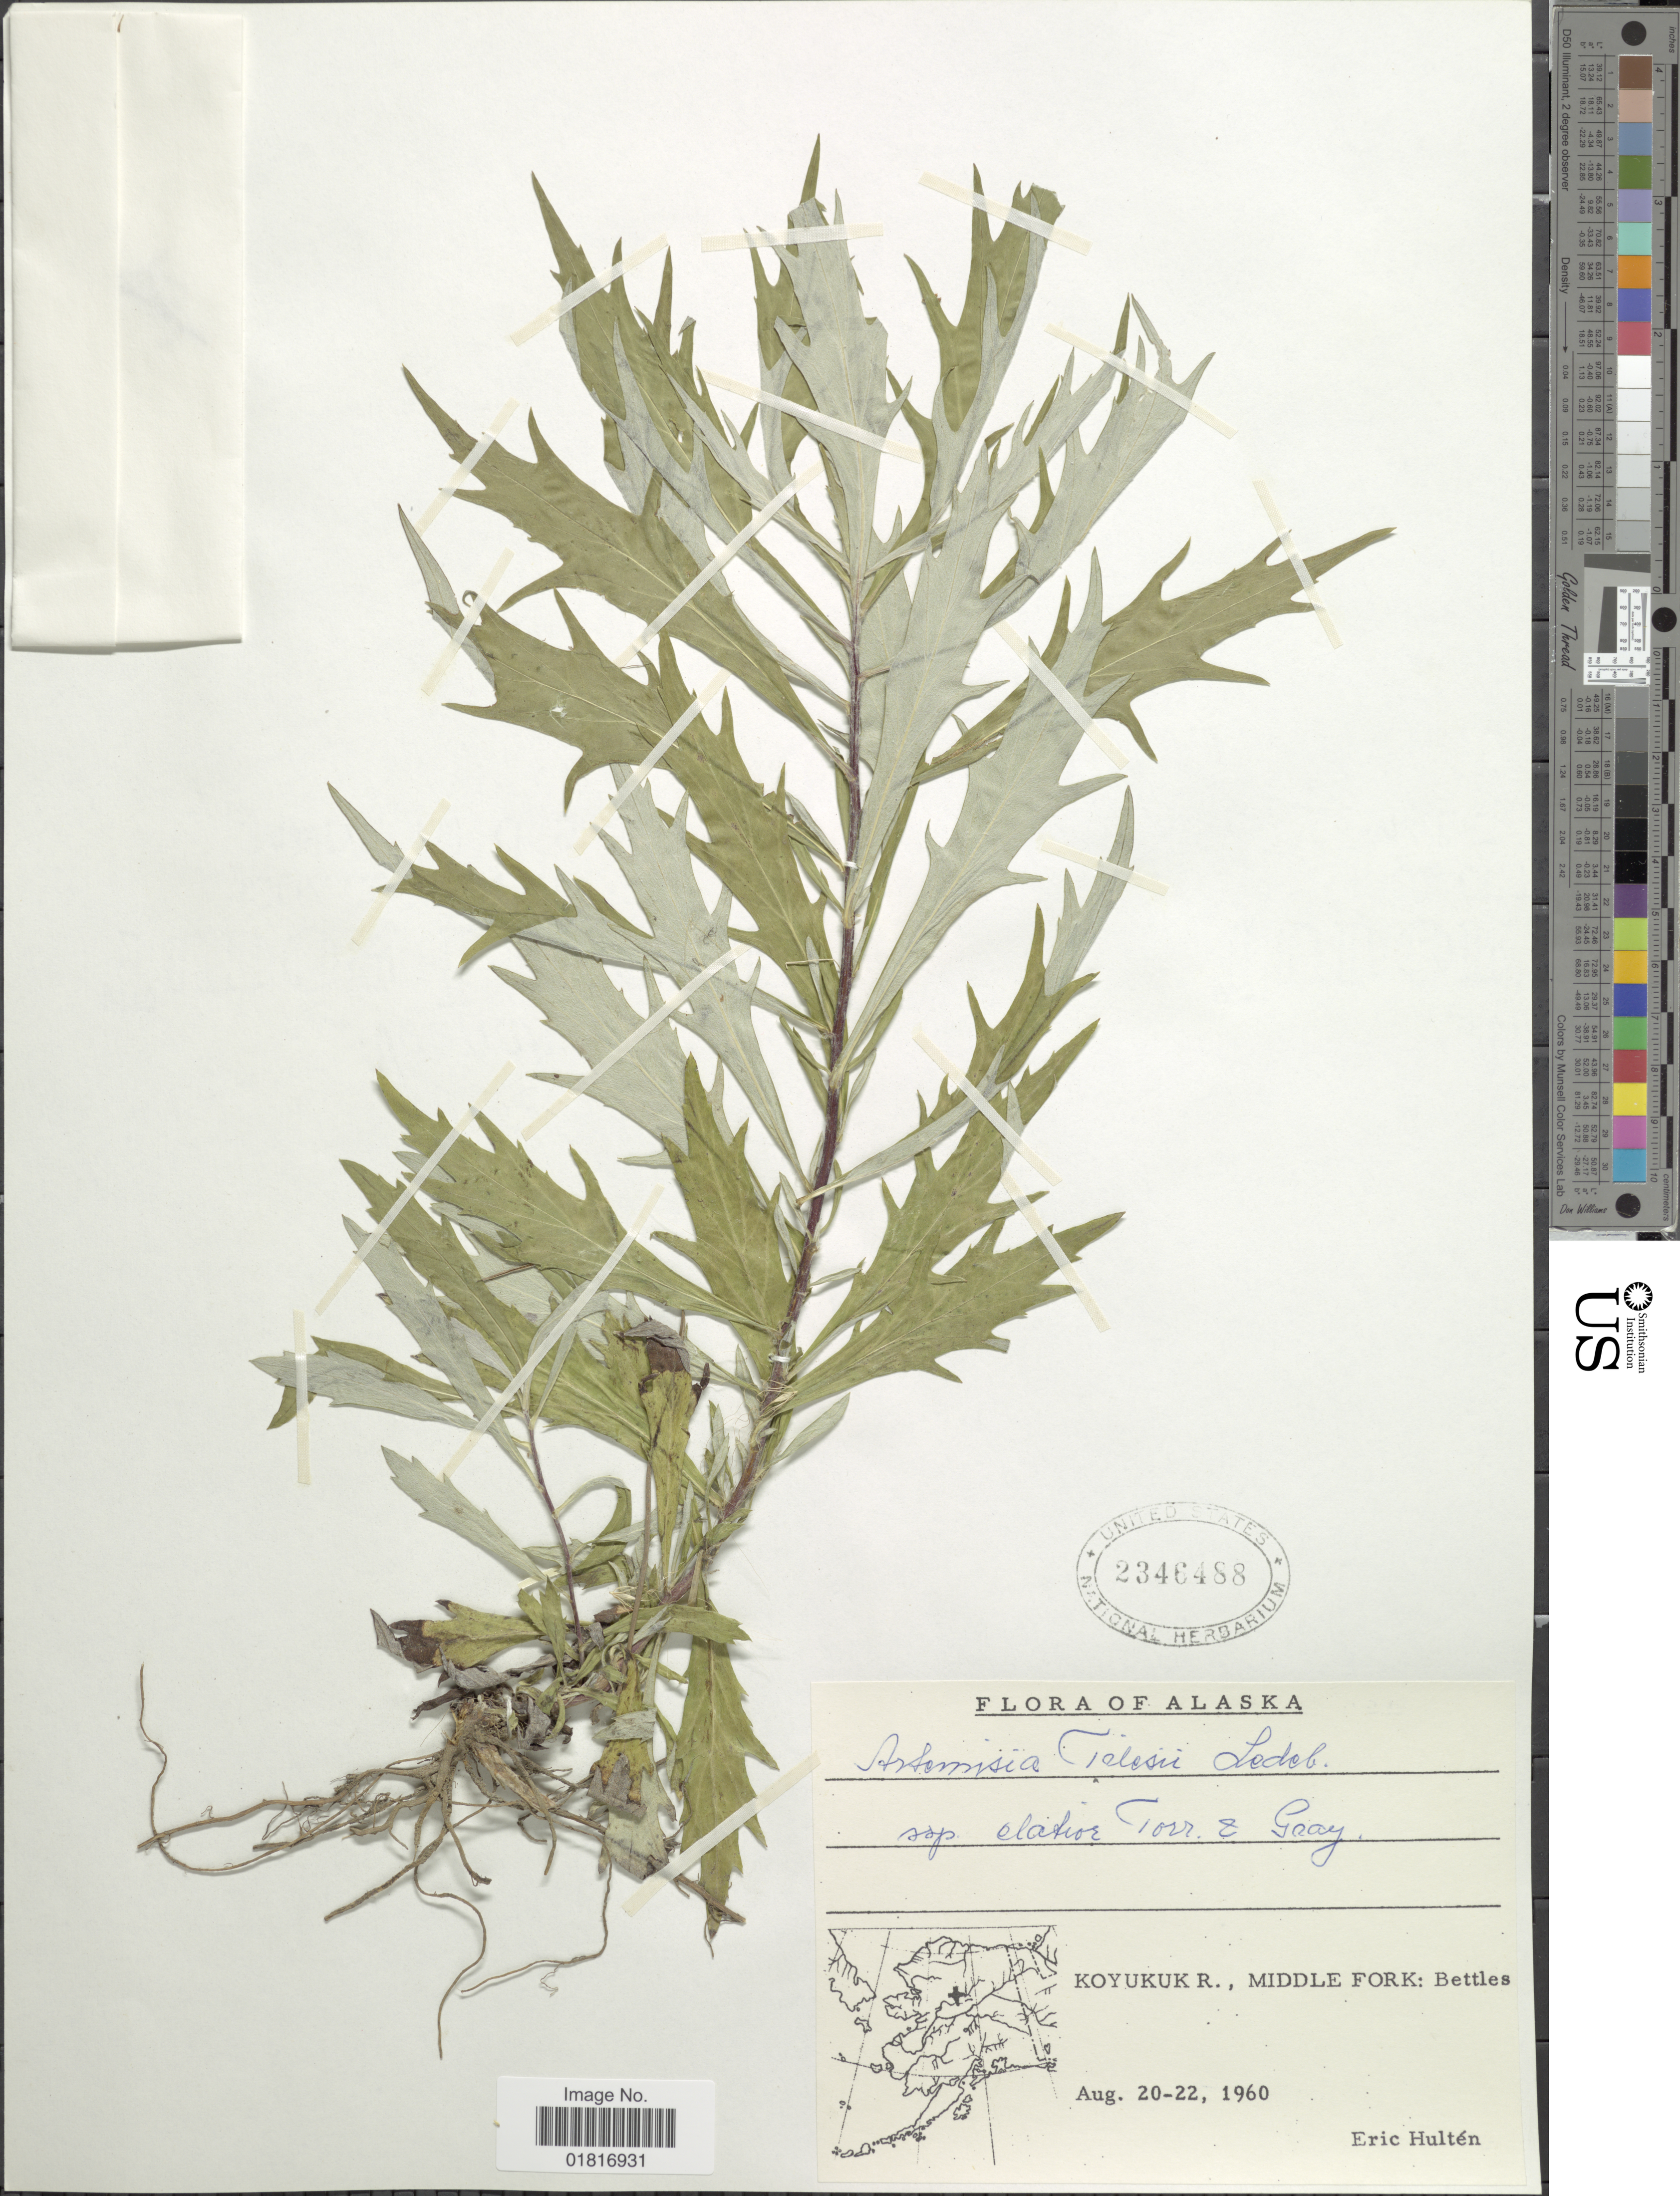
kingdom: Plantae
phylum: Tracheophyta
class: Magnoliopsida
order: Asterales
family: Asteraceae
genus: Artemisia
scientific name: Artemisia tilesii var. elatior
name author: Torr. & A. Gray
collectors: E. G. Hultén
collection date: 1960-08-20/1960-08-22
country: United States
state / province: Alaska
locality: Koyukuk R., Middle Fork: Bettles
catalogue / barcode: US 2346488